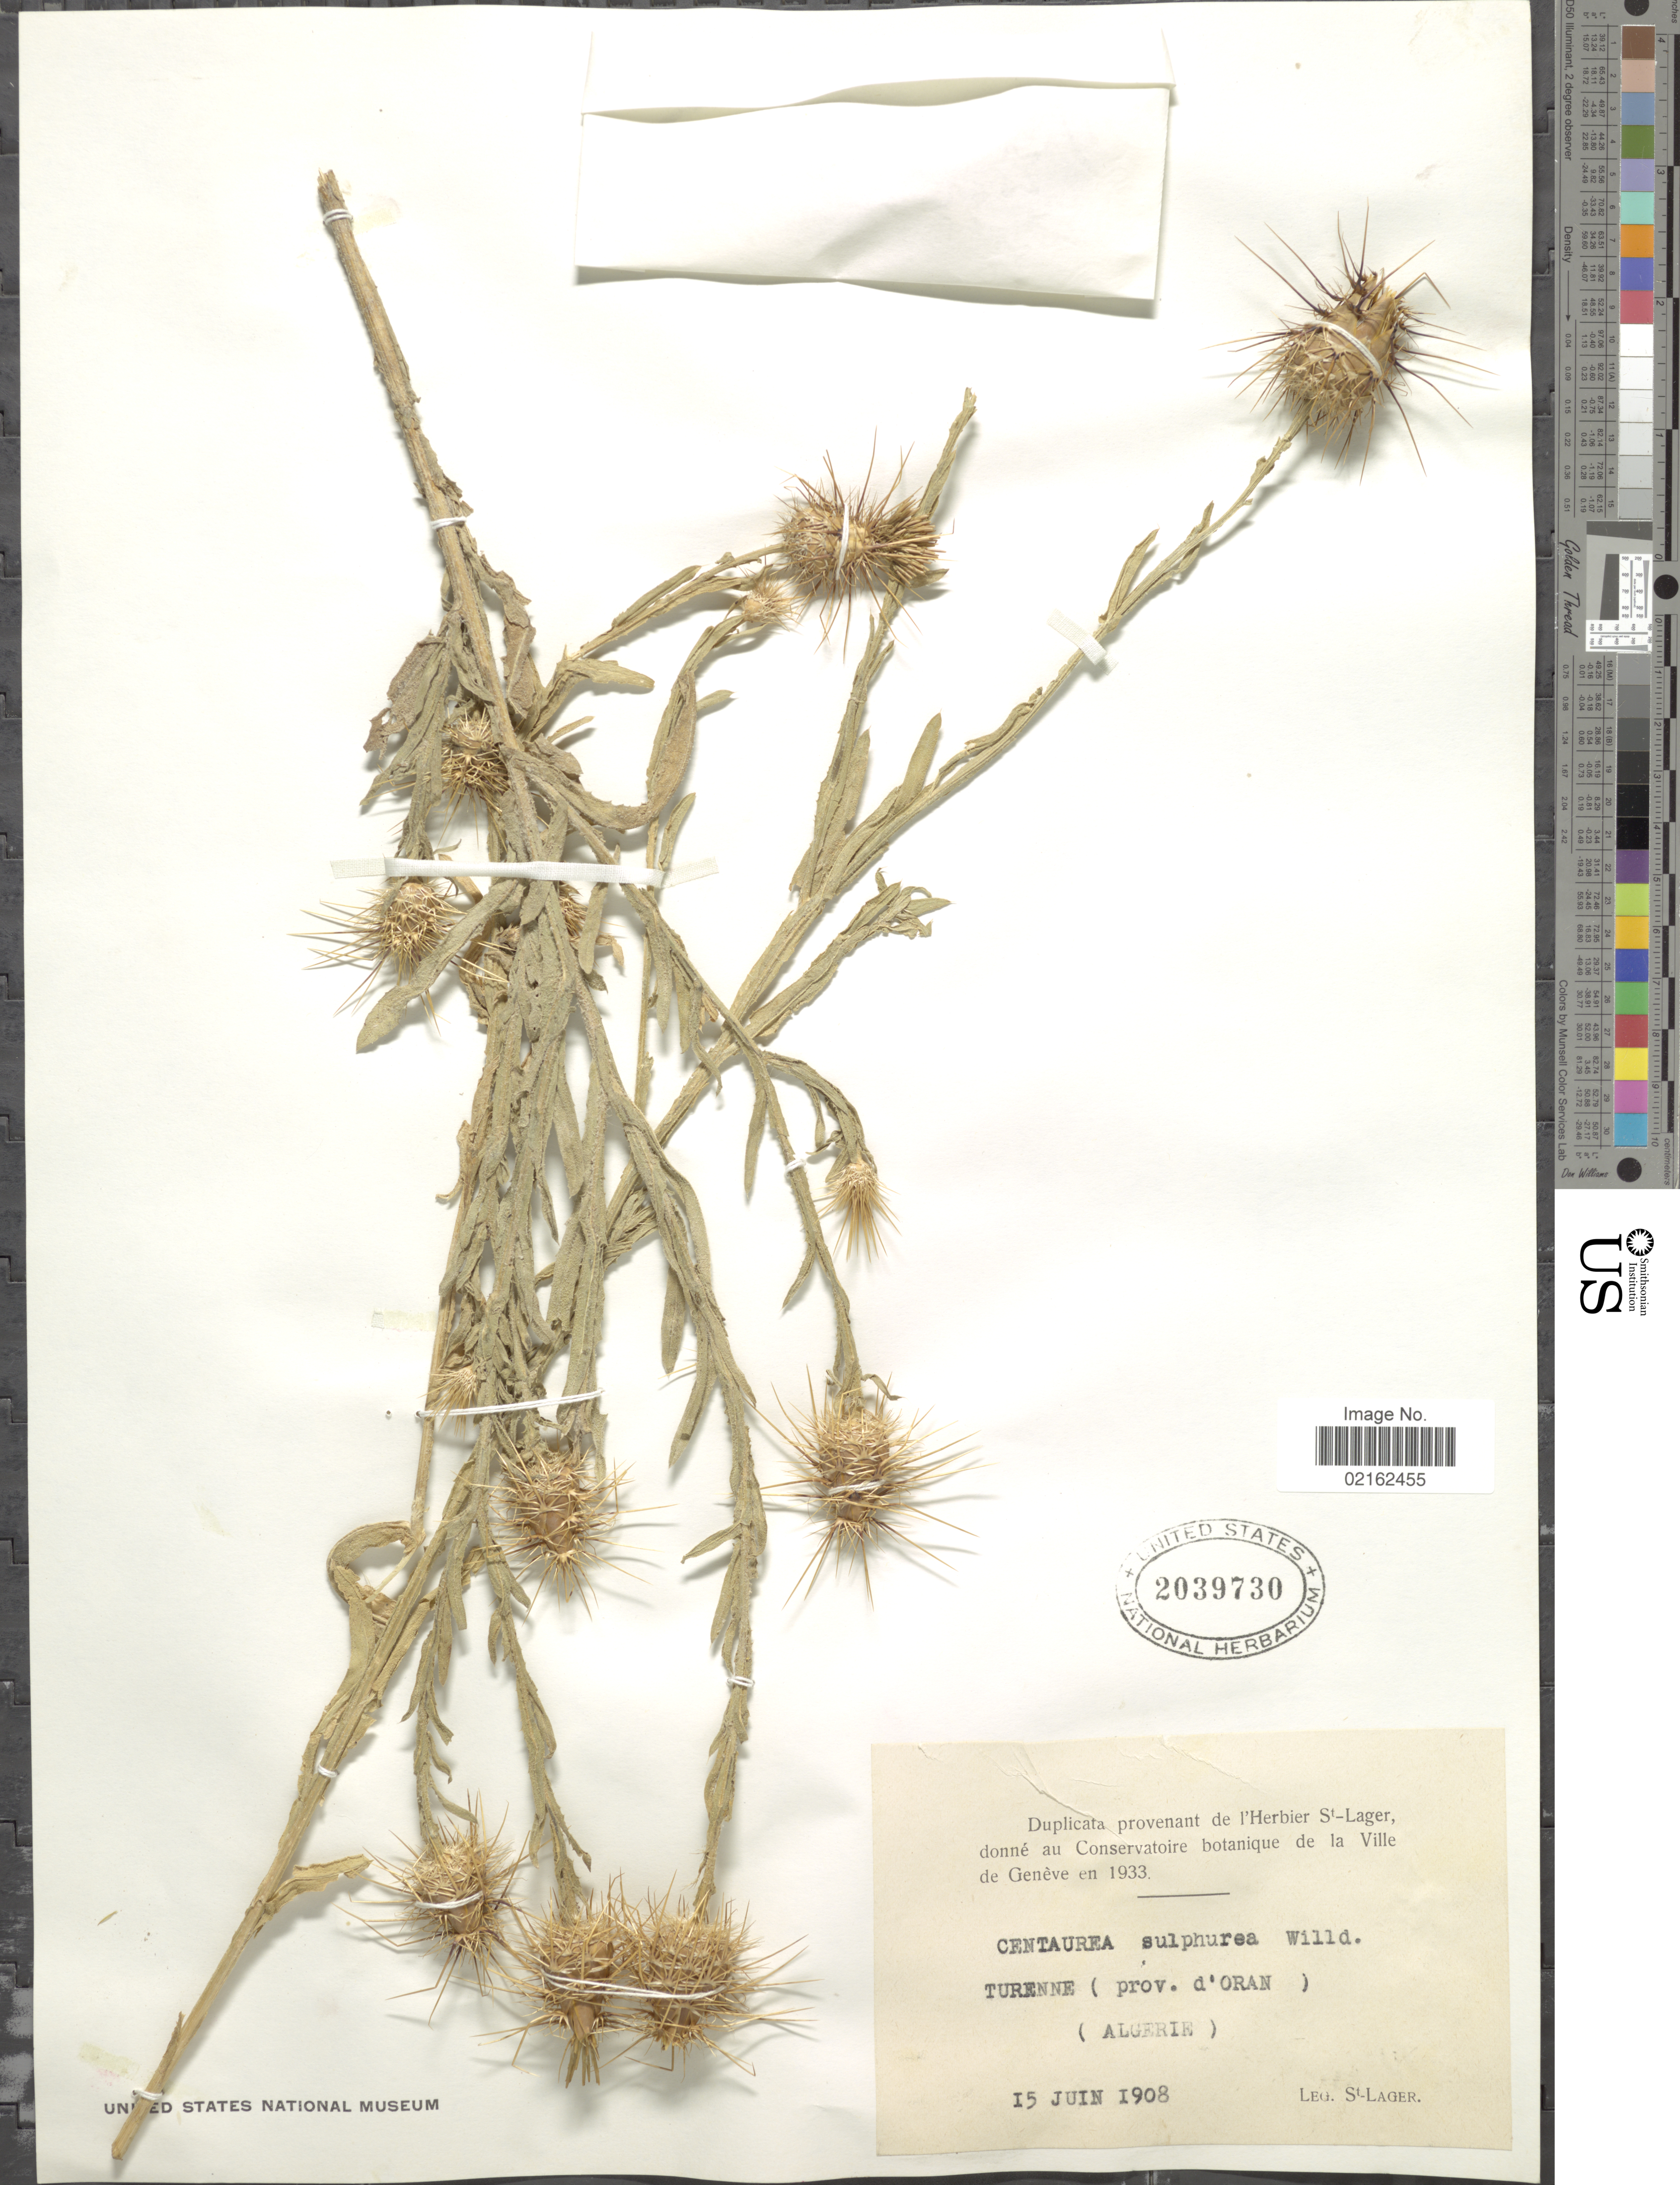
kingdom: Plantae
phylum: Tracheophyta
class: Magnoliopsida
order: Asterales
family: Asteraceae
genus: Centaurea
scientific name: Centaurea sulphurea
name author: Willd.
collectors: -. St. Lager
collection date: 1908-06-15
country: Algeria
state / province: Oran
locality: Turenne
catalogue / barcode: US 2039730